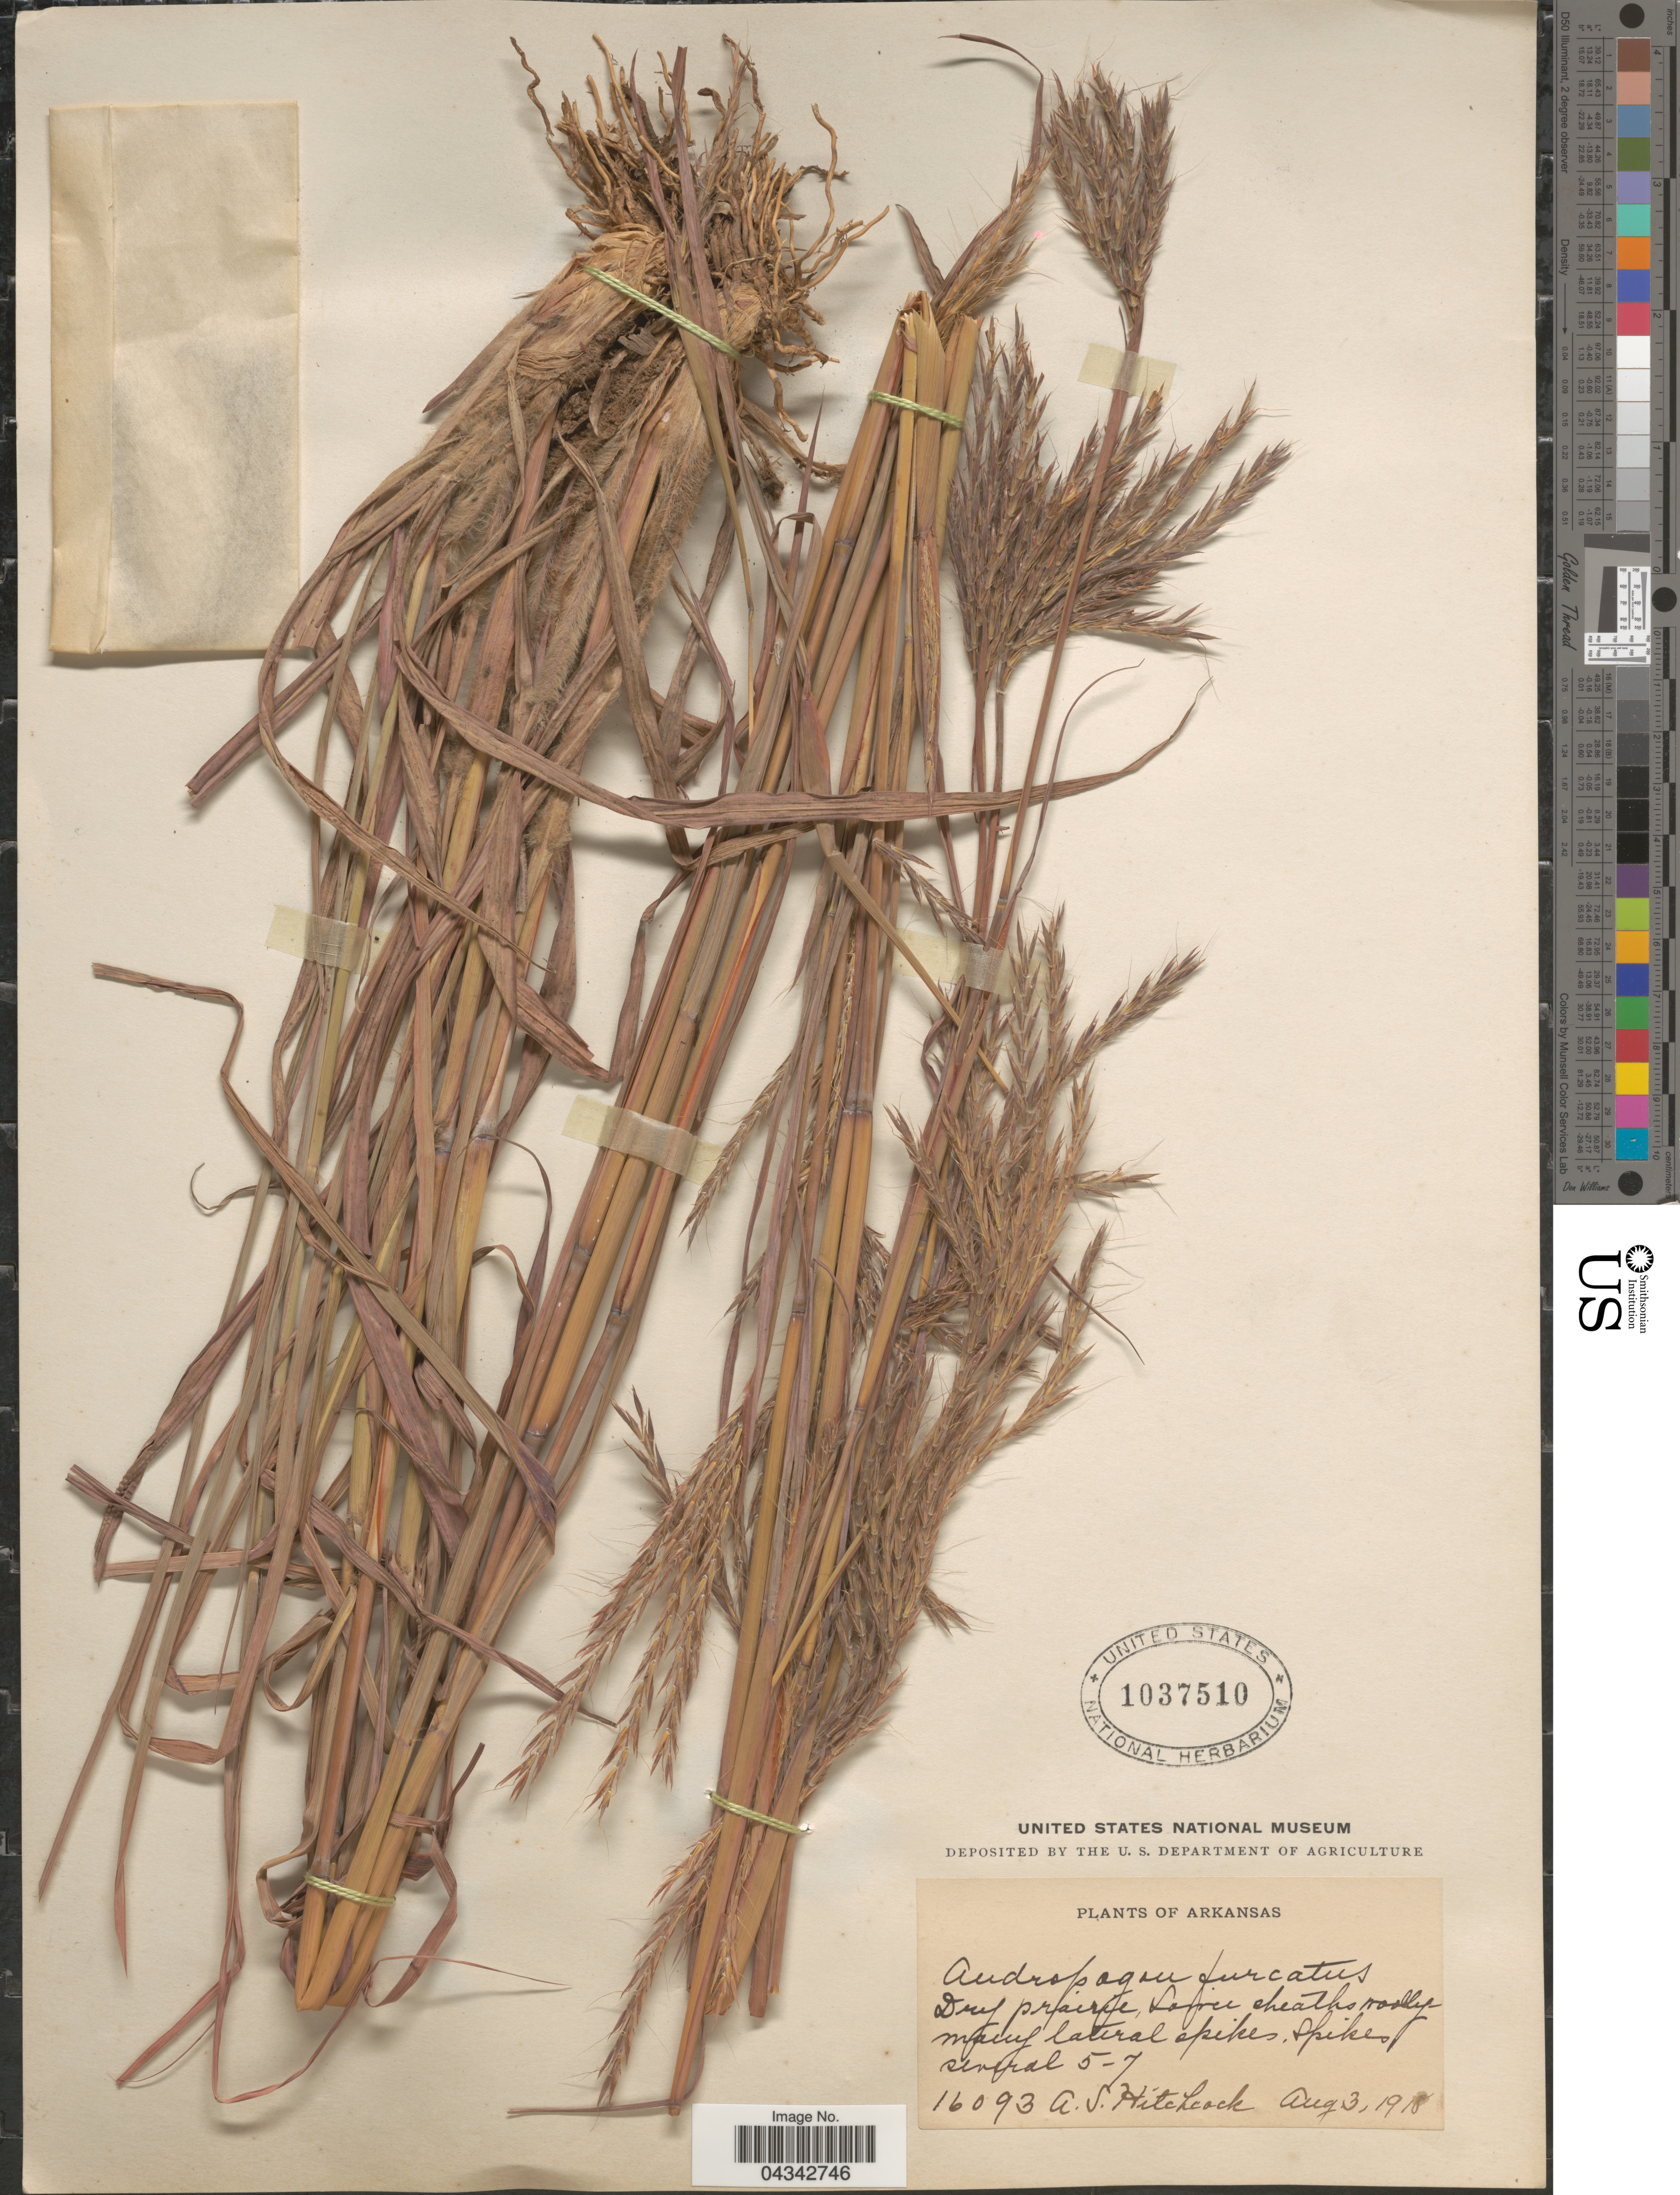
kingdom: Plantae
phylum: Tracheophyta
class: Liliopsida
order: Poales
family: Poaceae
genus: Andropogon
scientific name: Andropogon gerardii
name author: Vitman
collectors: A. S. Hitchcock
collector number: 16093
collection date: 1918-08-03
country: United States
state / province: Arkansas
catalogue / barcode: US 1037510